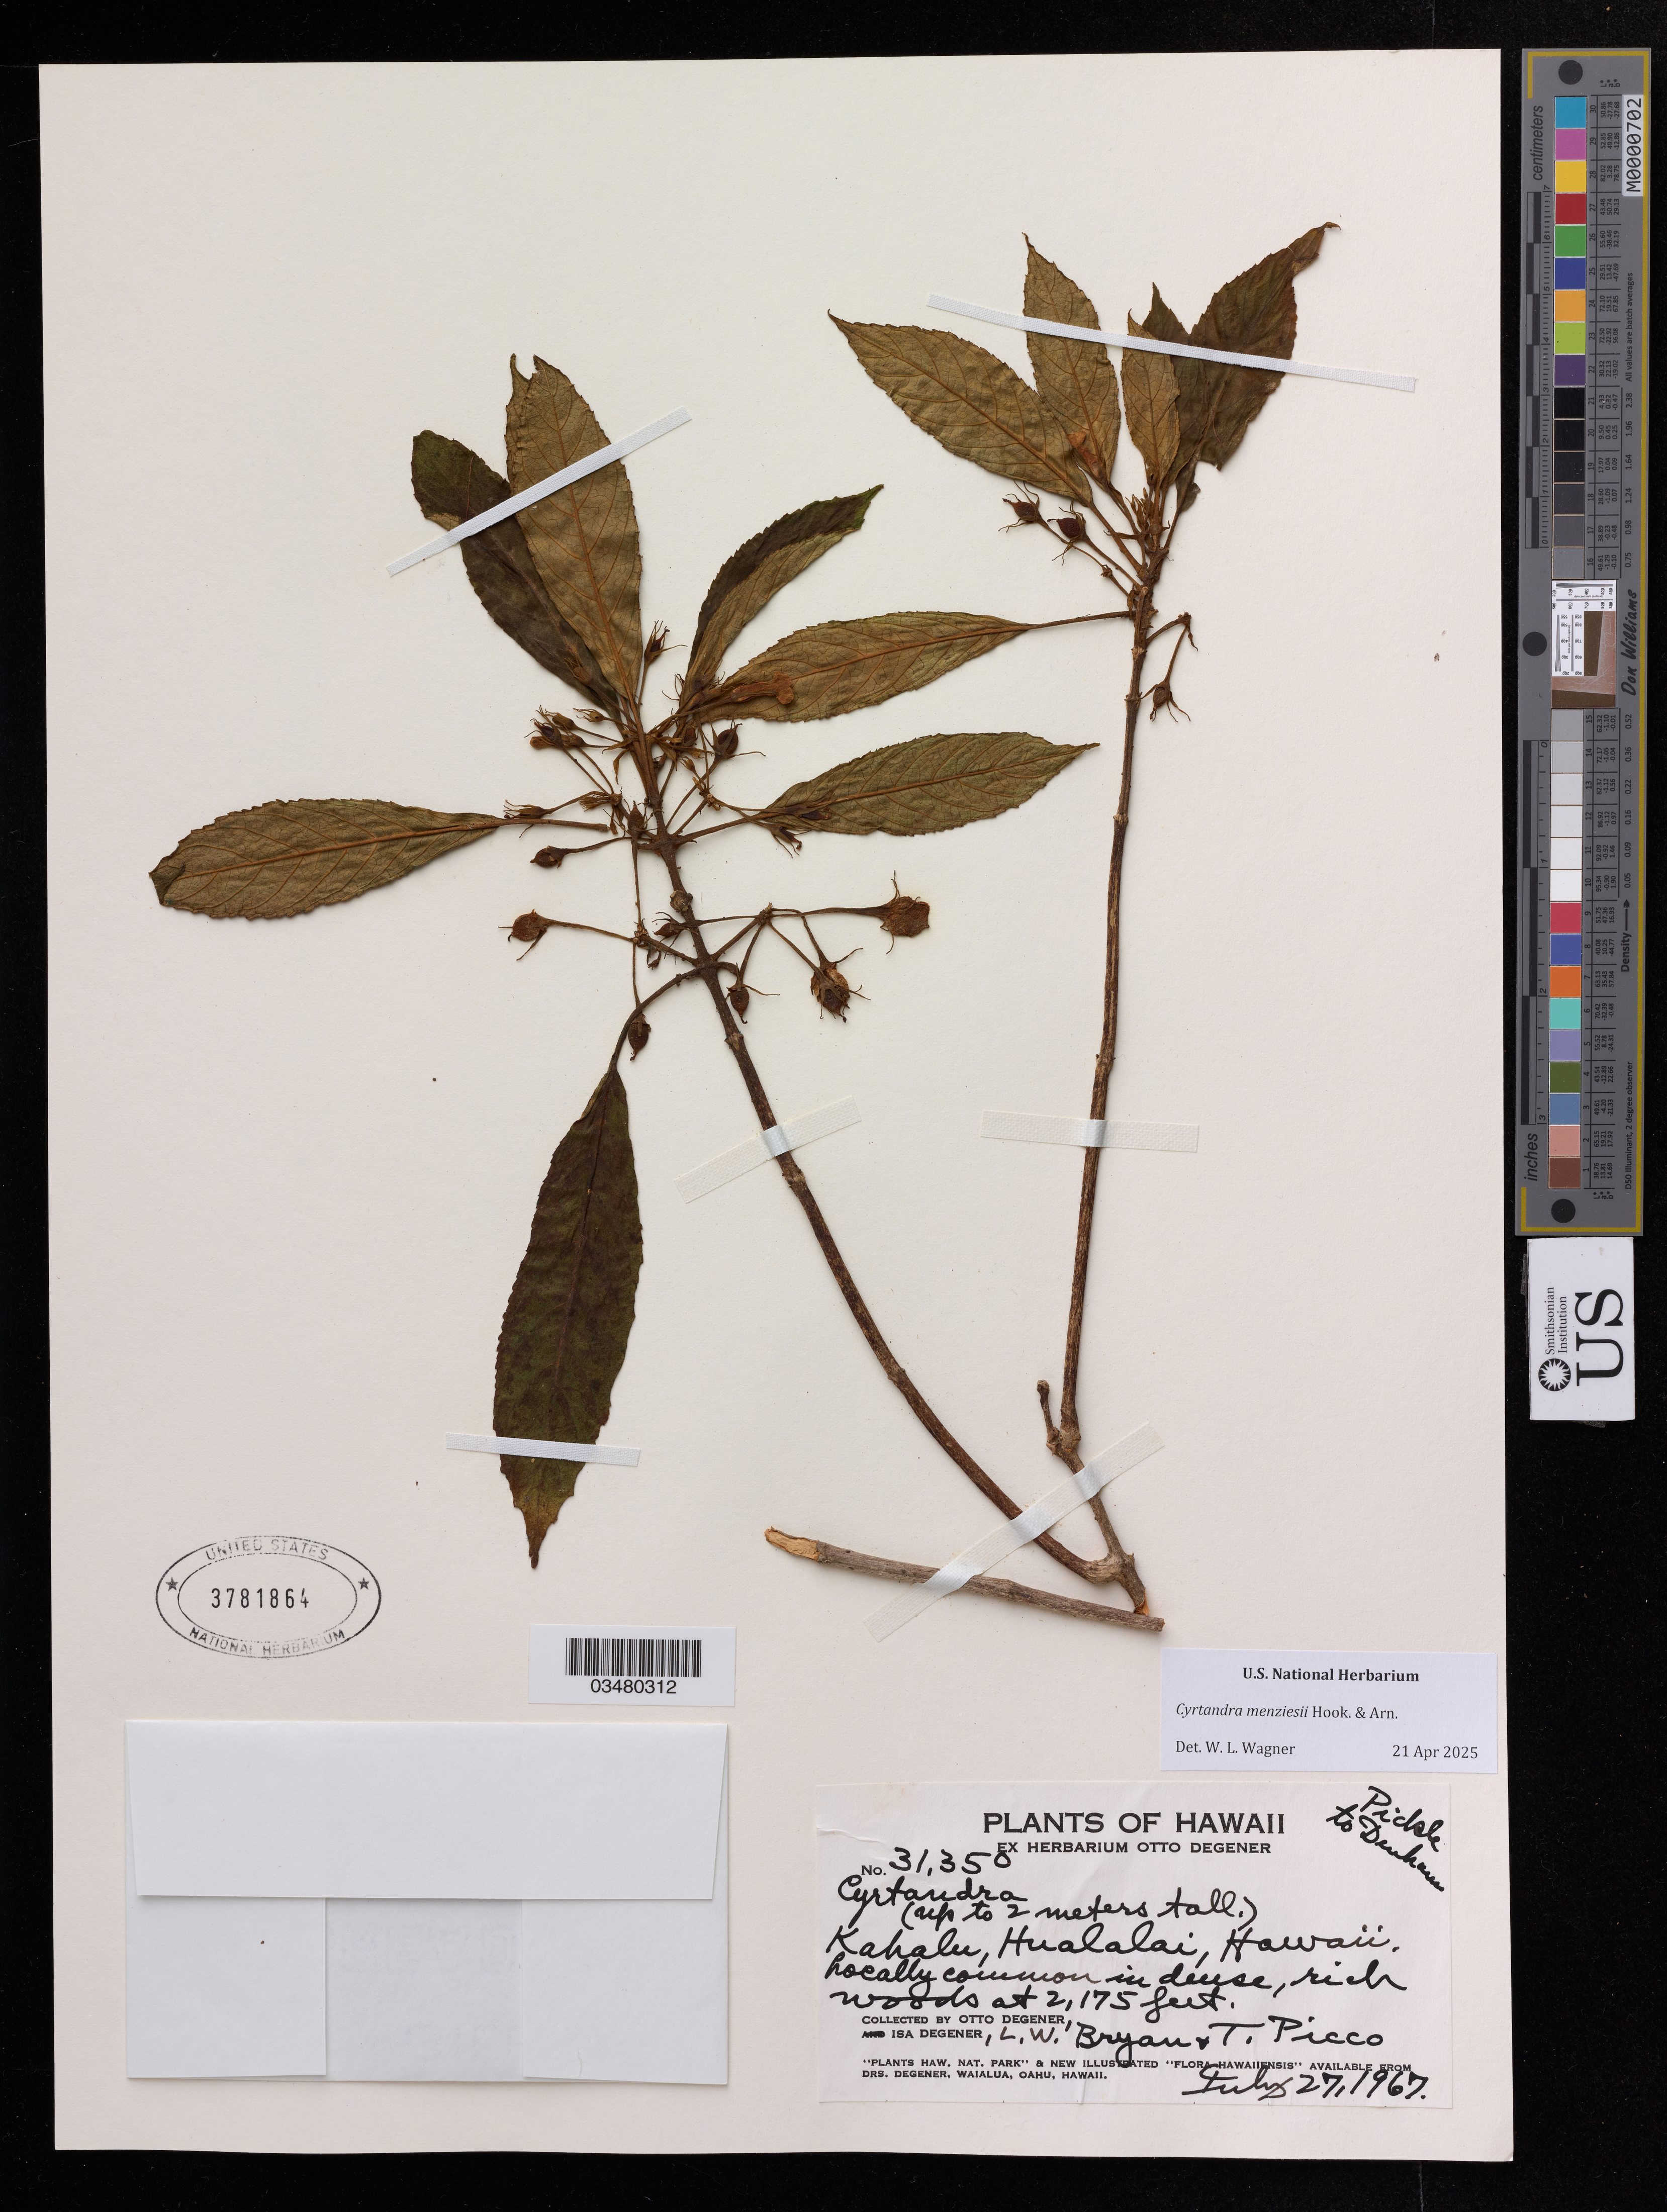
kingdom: Plantae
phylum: Tracheophyta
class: Magnoliopsida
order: Lamiales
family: Gesneriaceae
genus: Cyrtandra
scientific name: Cyrtandra menziesii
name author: Hook. & Arn.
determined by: Wagner, W. L., (BOT), Smithsonian Institution - National Museum of Natural History (UNITED STATES)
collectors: O. Degener, I. Degener, W. Bryan & T. Picco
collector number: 31350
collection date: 1967-07-27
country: United States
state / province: Hawaii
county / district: Hawaii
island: Hawaii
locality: Kahalu, Hualalai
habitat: Dense, rich woods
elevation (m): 663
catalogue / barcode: US 3781864